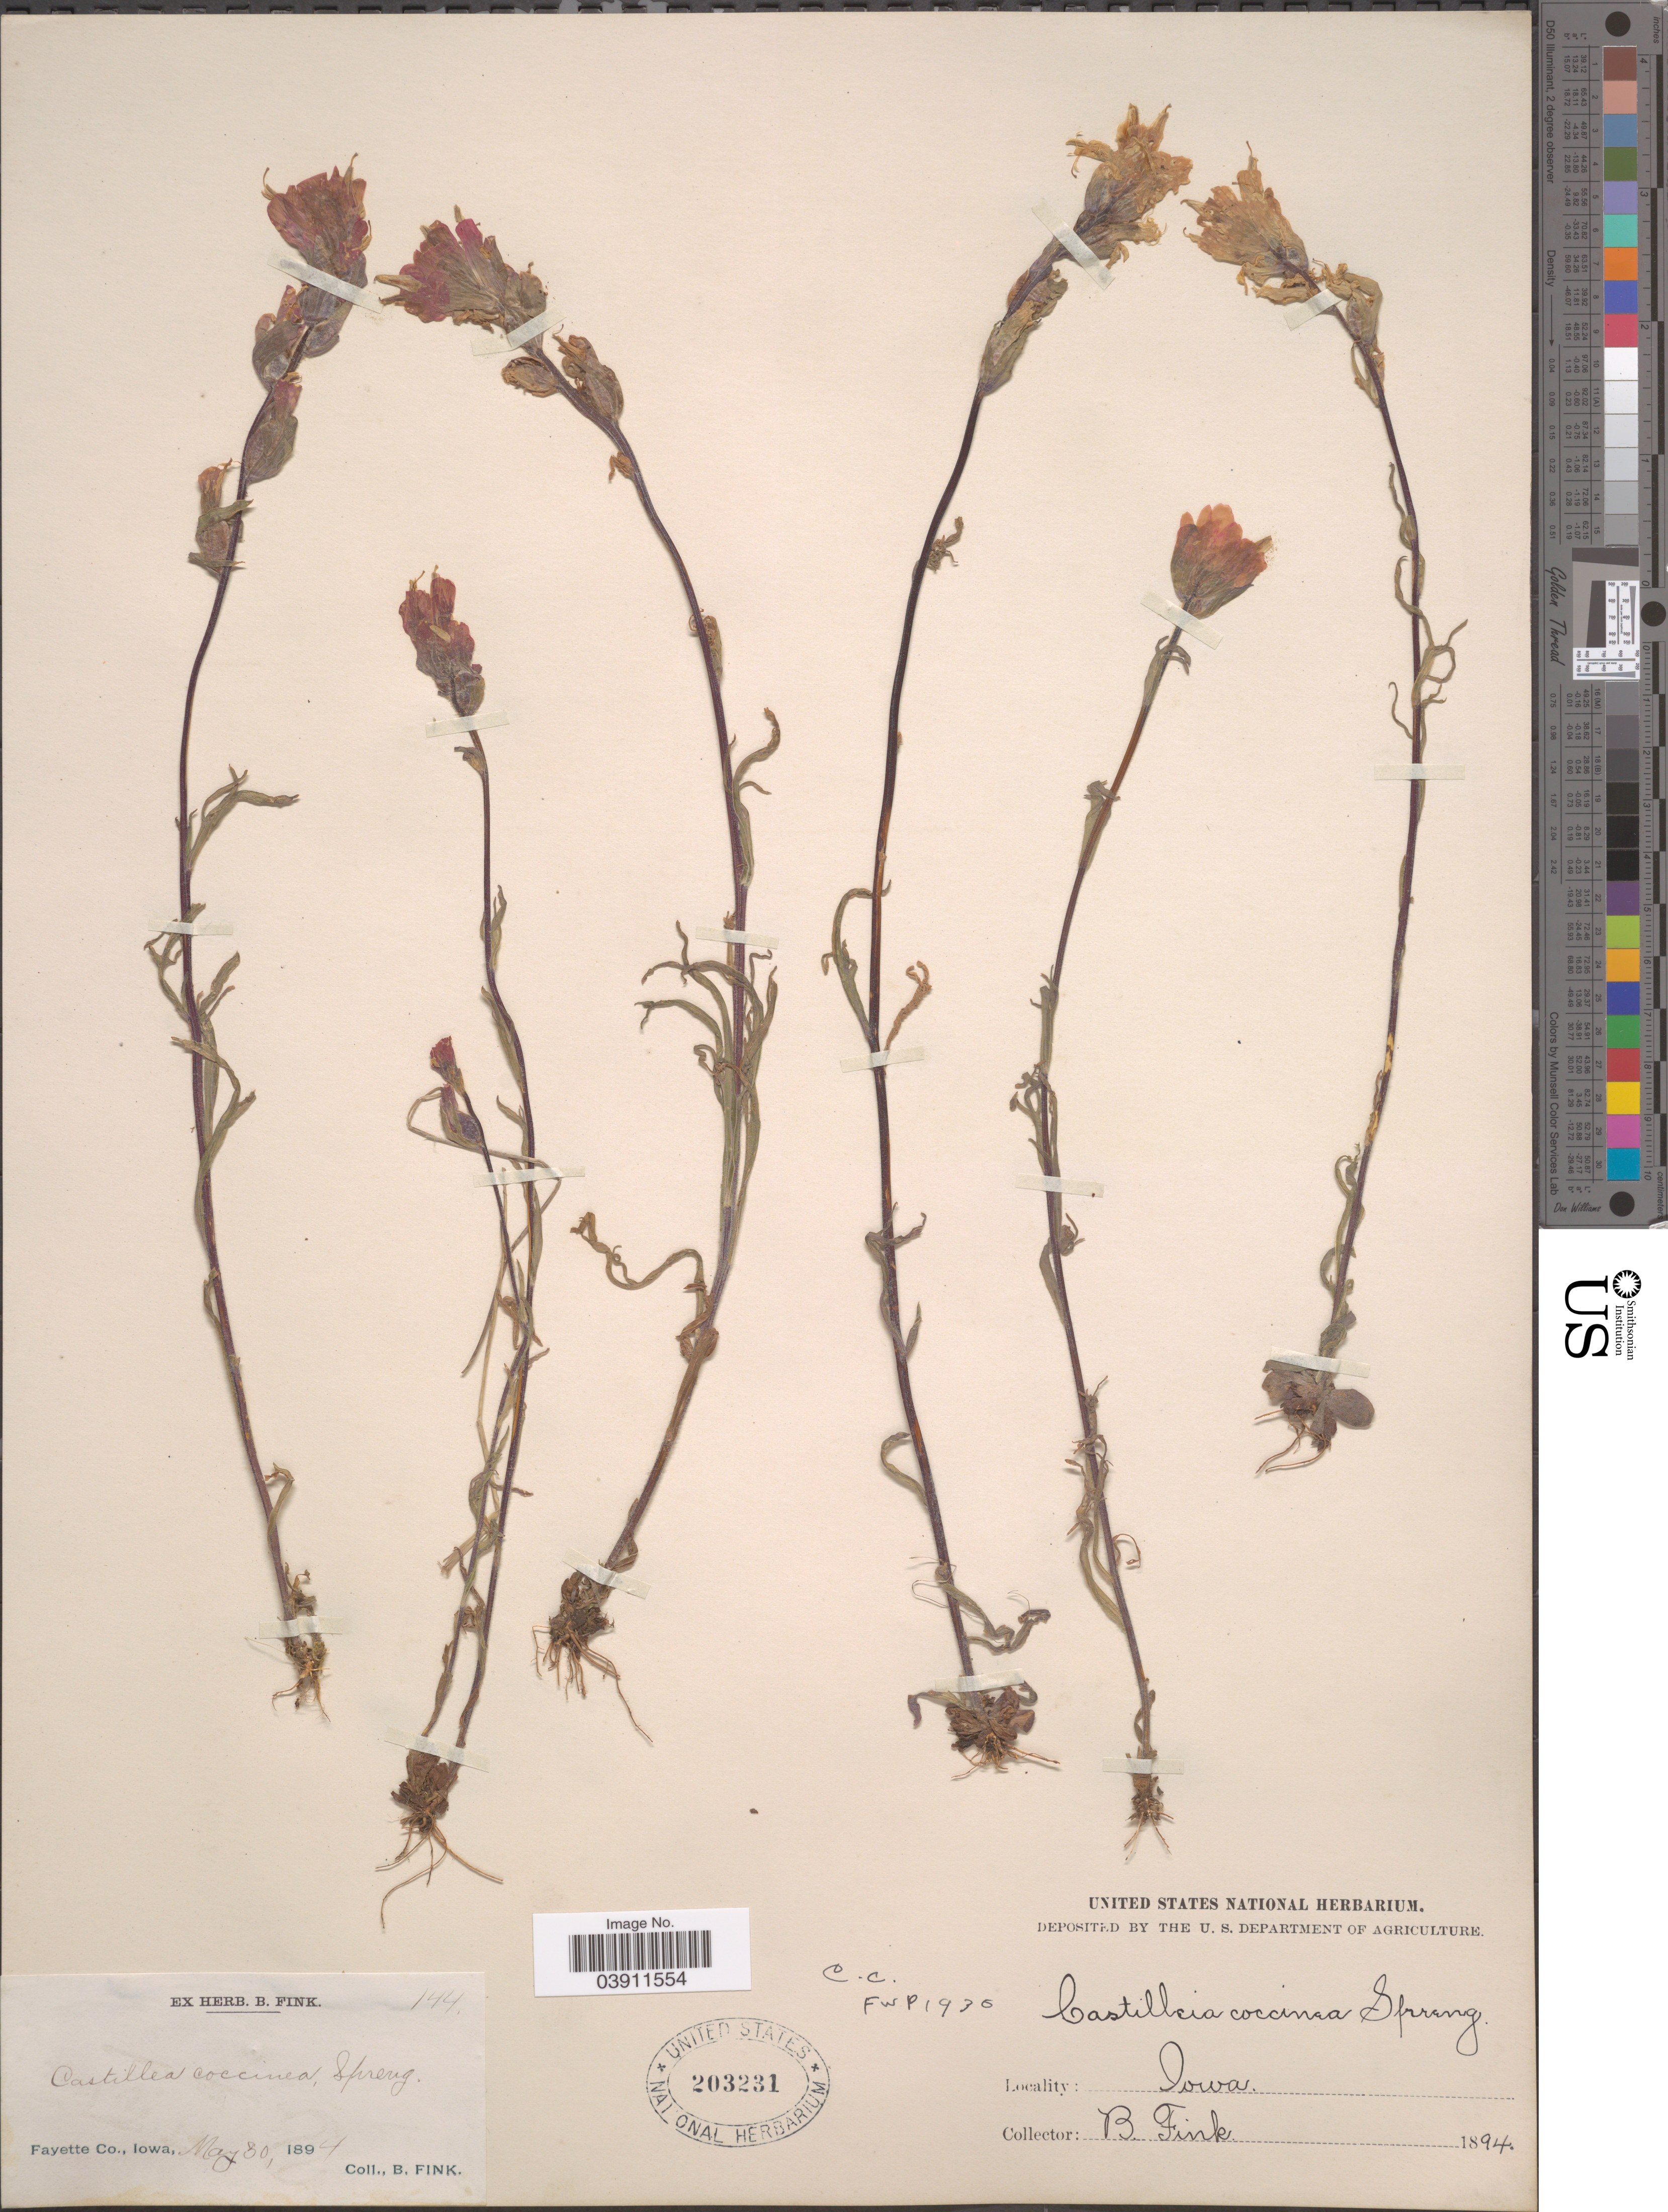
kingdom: Plantae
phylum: Tracheophyta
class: Magnoliopsida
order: Lamiales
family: Orobanchaceae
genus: Castilleja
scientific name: Castilleja coccinea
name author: (L.) Spreng.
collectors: B. Fink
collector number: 144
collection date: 1894-05-30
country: United States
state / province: Iowa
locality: Fayette Co.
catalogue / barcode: US 203231